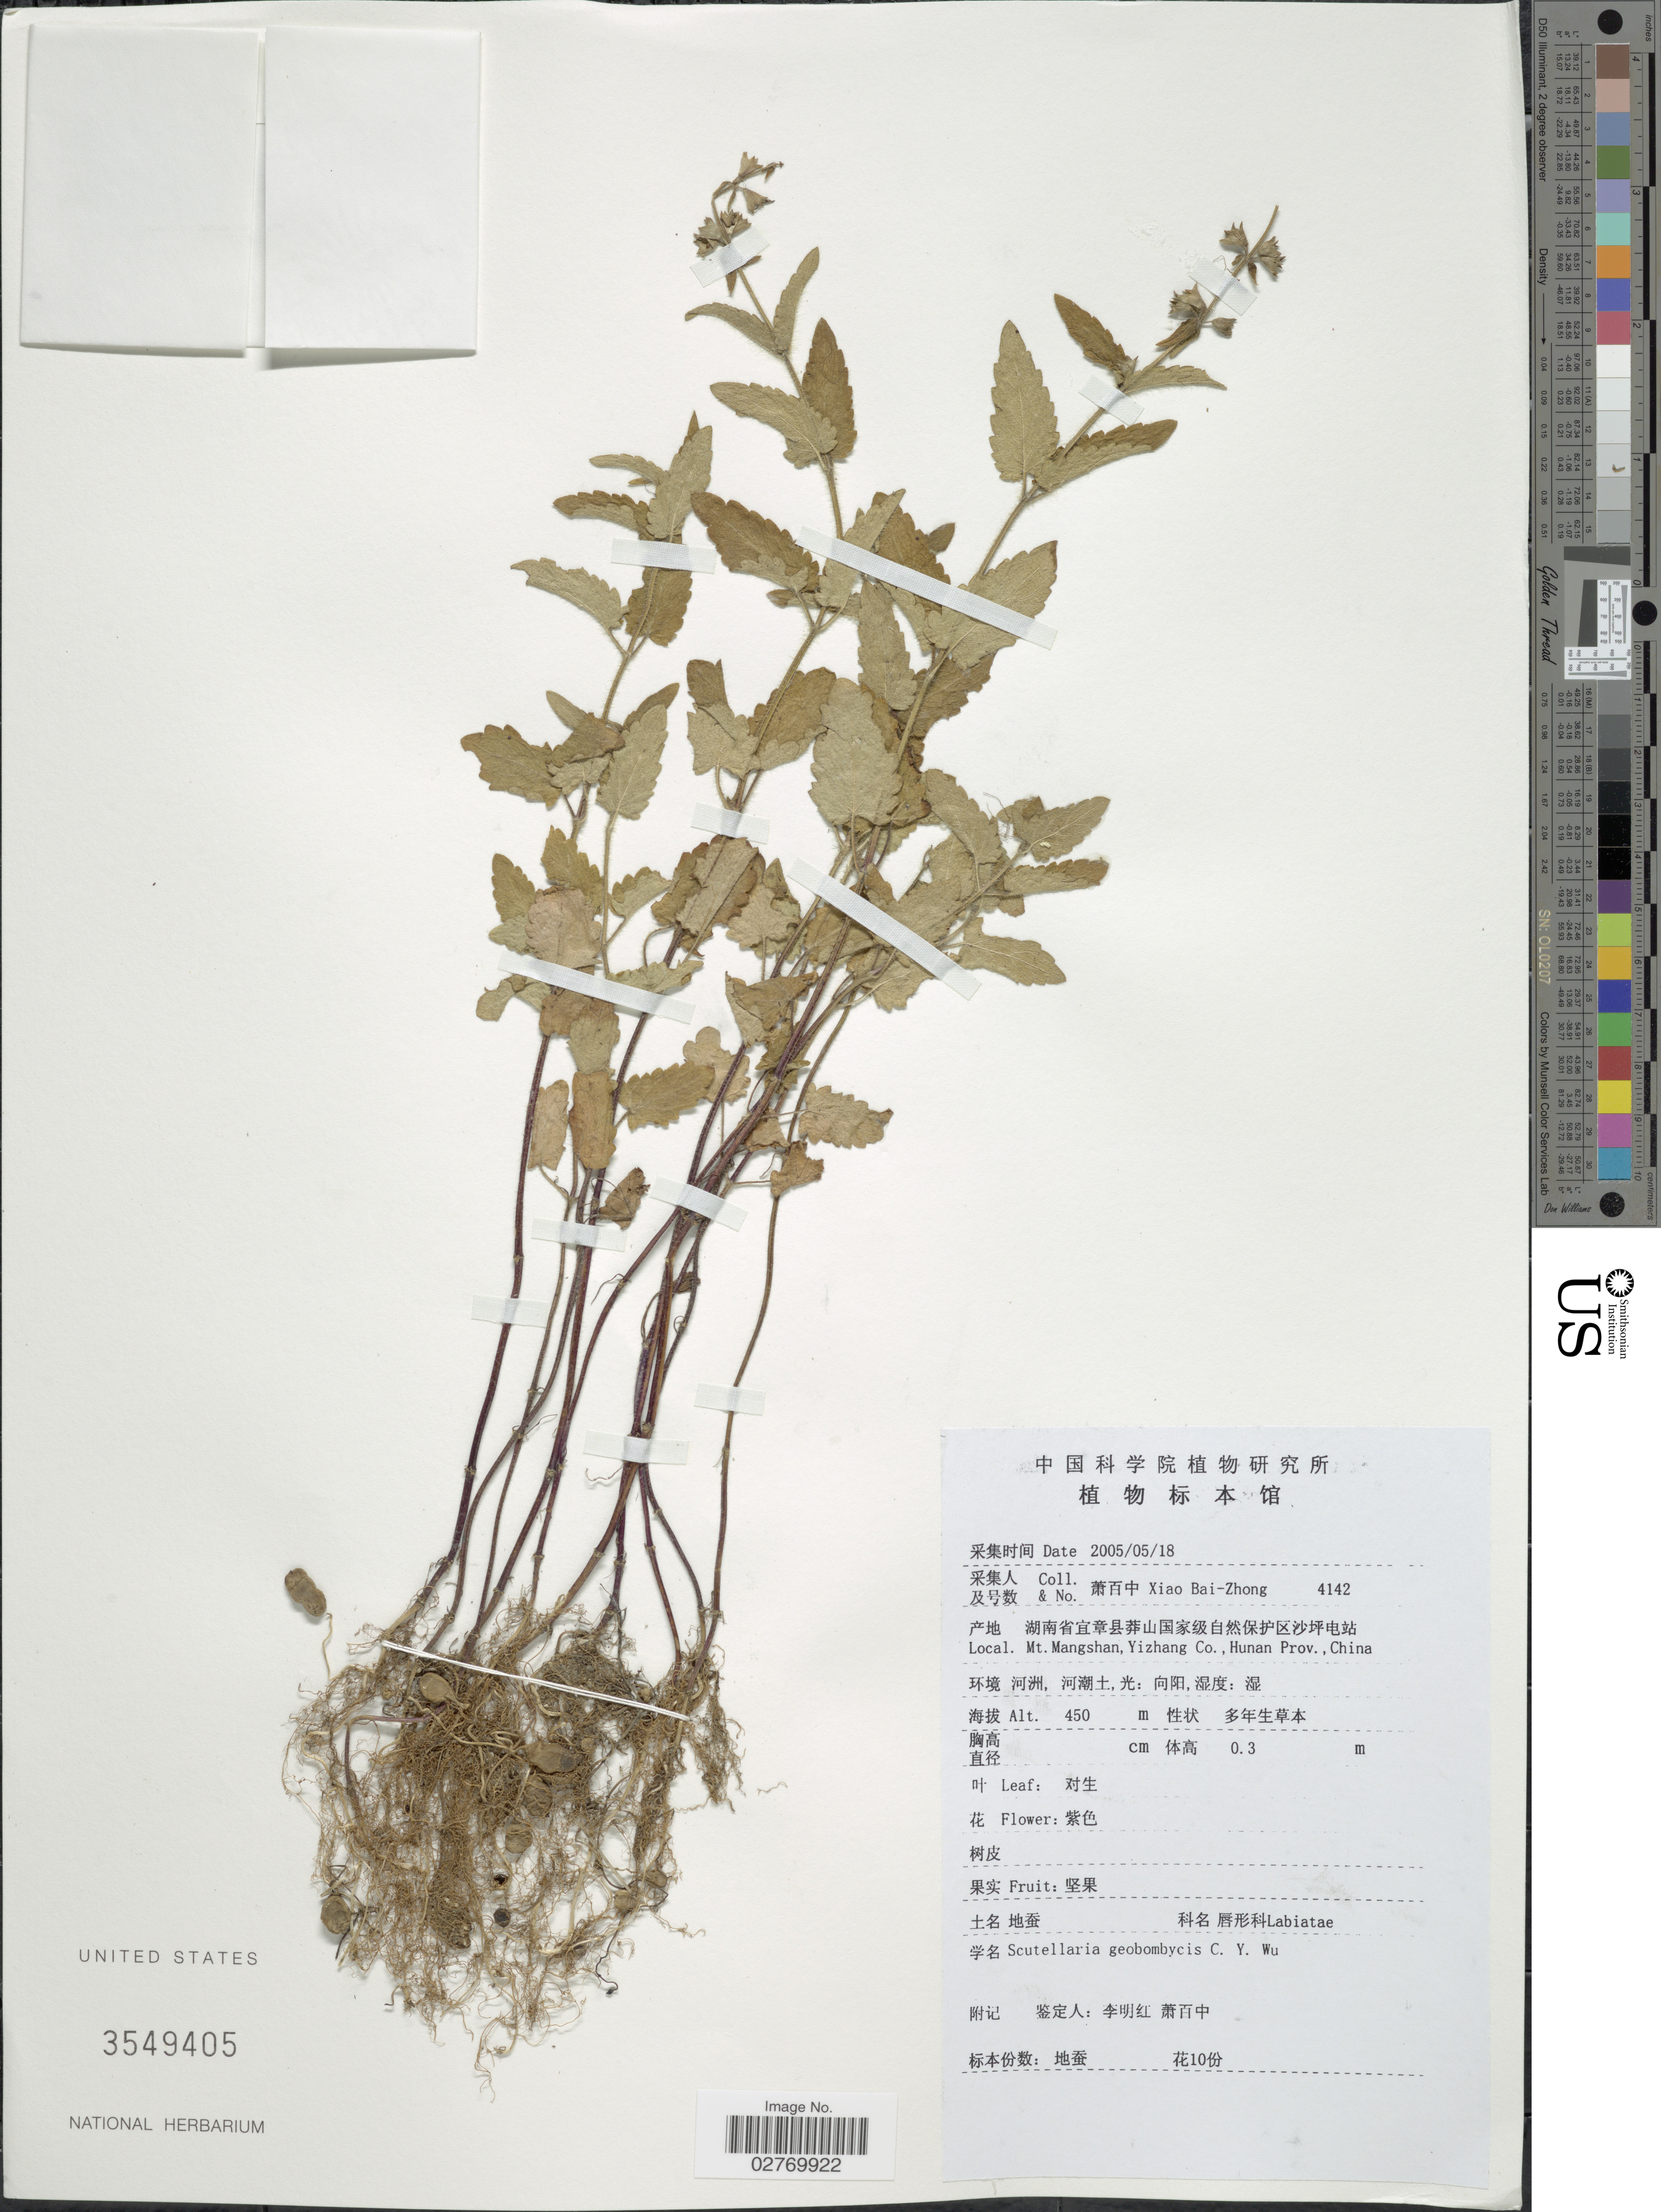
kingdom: Plantae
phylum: Tracheophyta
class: Magnoliopsida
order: Lamiales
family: Lamiaceae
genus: Stachys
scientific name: Stachys geobombycis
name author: C.Y. Wu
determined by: Strong, Mark T., (BOT), Smithsonian Institution - National Museum of Natural History (UNITED STATES)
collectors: B. Z. Xiao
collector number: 4142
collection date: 2005-05-18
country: China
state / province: Hunan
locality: Mt. Mangshan, Yizhang Co.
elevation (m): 450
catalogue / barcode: US 3549405